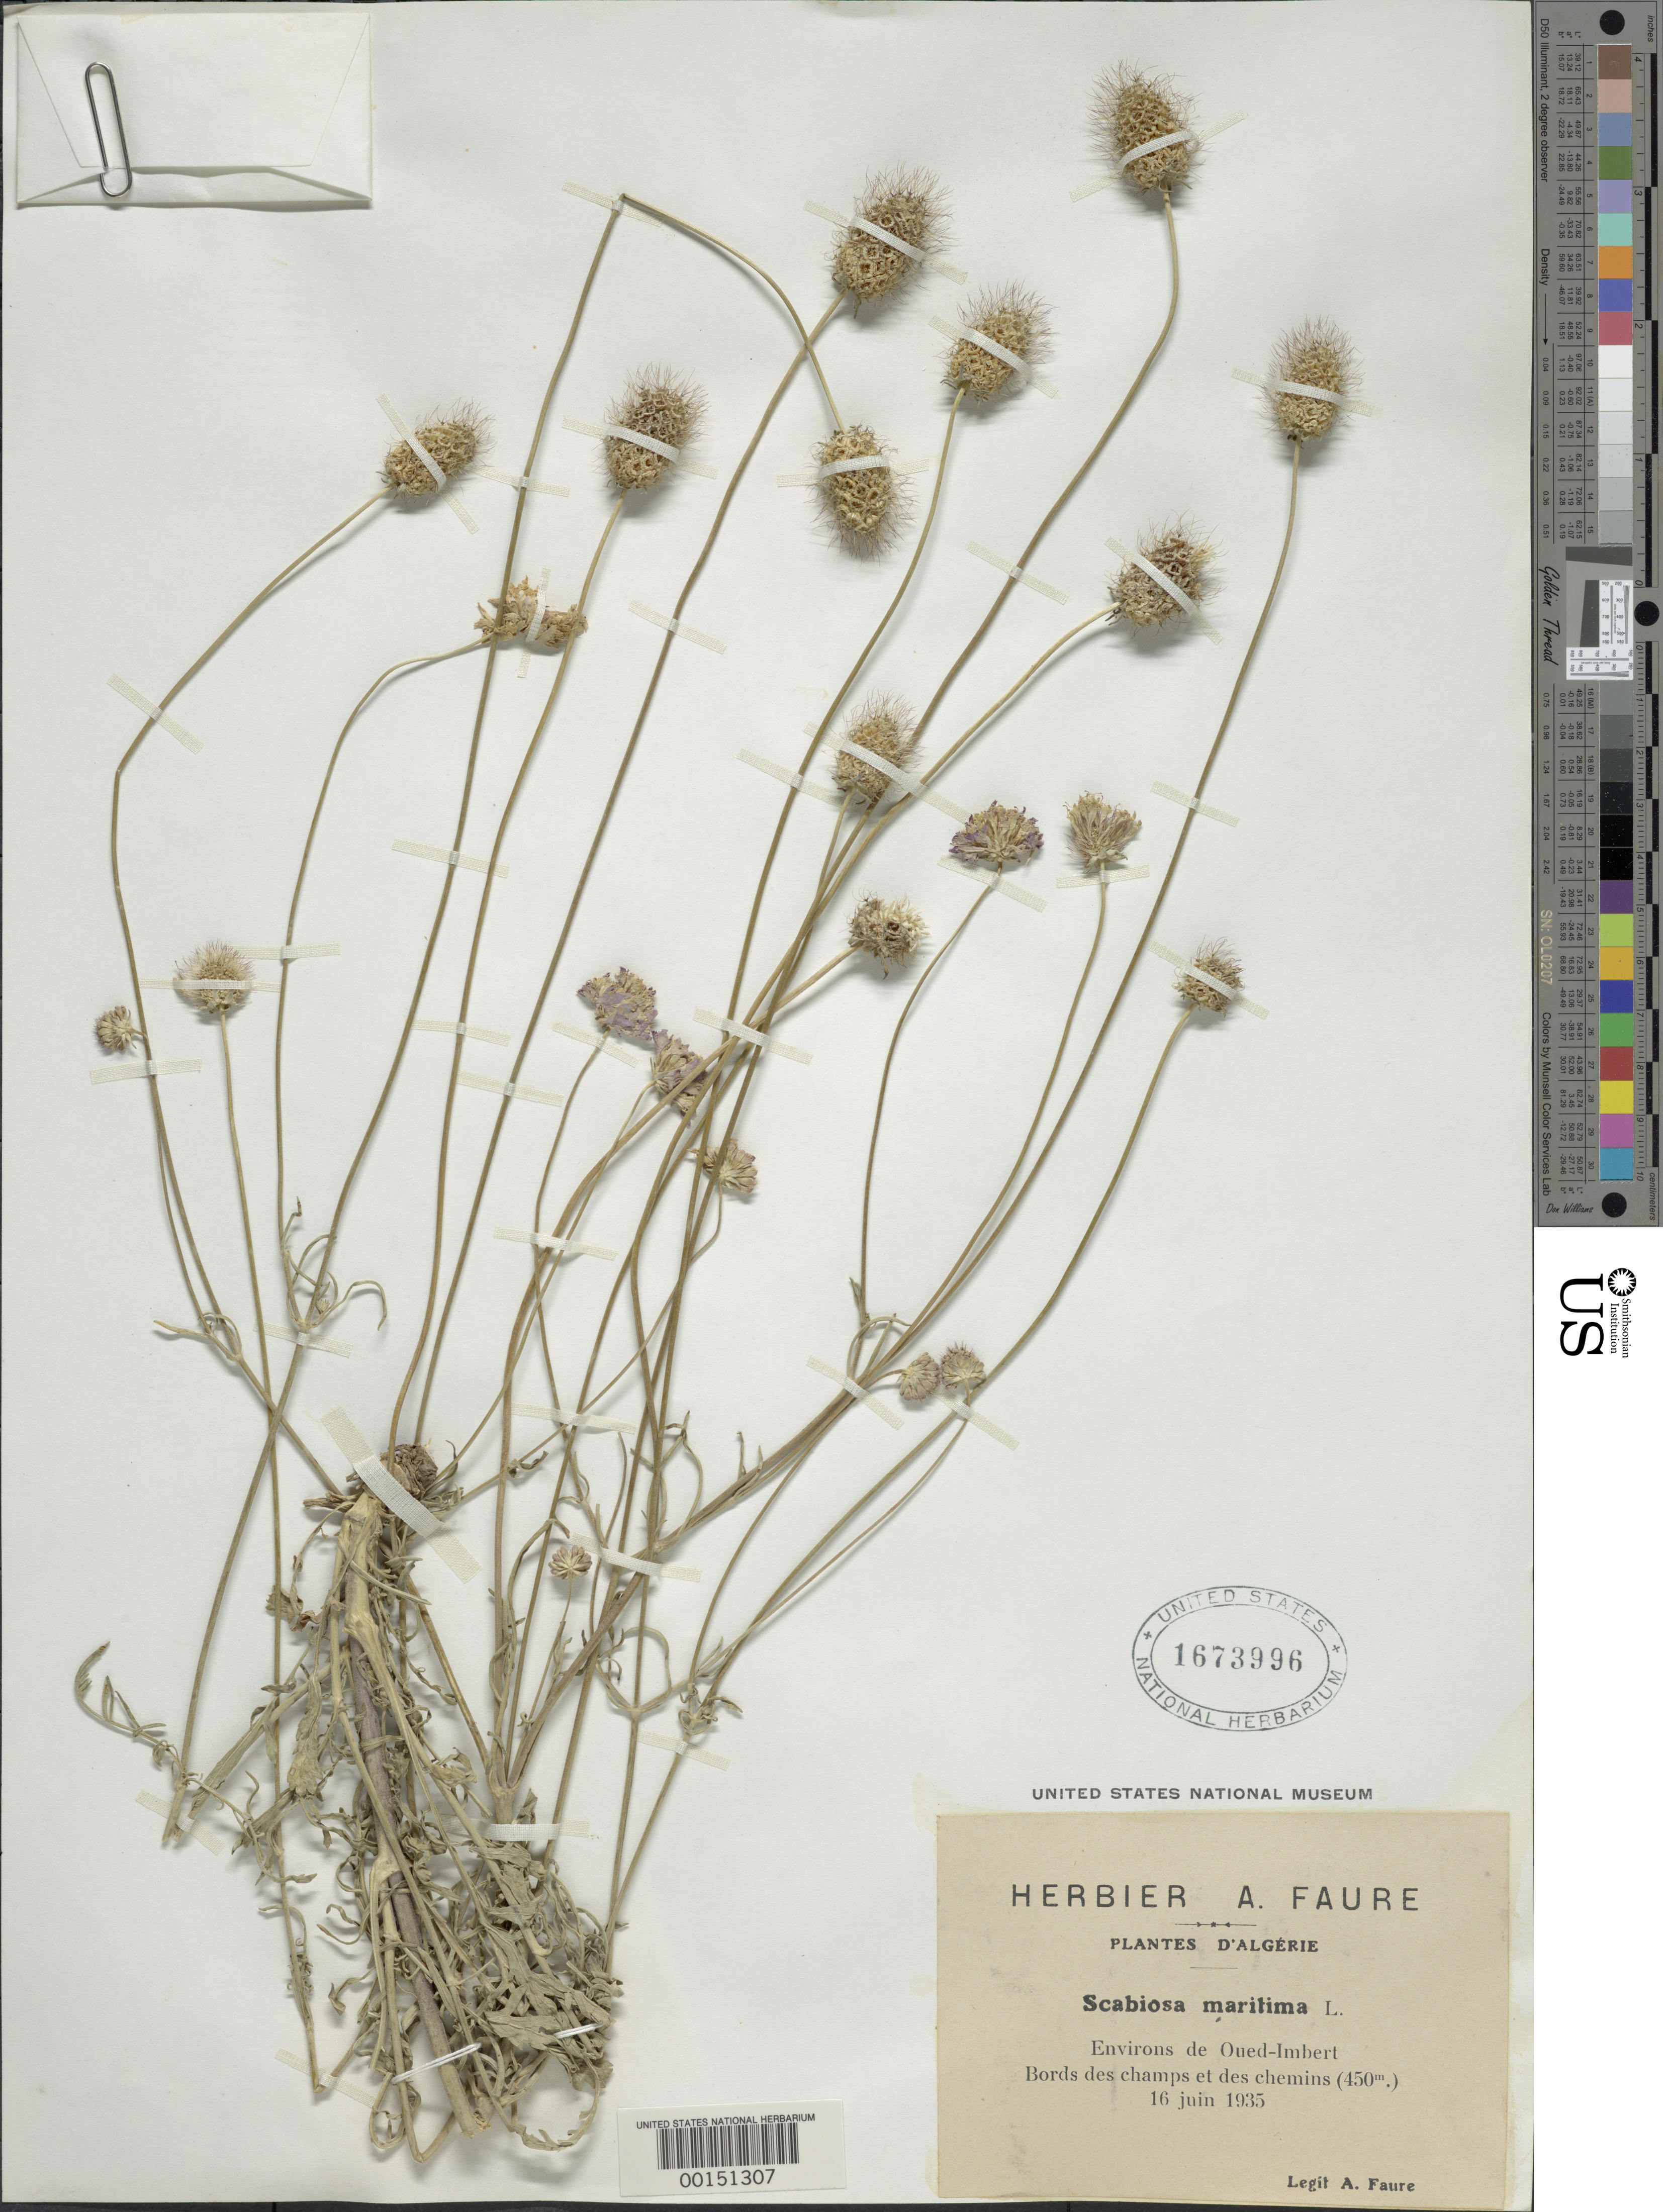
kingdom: Plantae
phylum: Tracheophyta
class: Magnoliopsida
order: Dipsacales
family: Caprifoliaceae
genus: Scabiosa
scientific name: Scabiosa maritima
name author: L.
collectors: A. Faure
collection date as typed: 16 Jun 1935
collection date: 1935-06-16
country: Algeria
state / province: Sidi Bel Abbes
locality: Oued-Imbert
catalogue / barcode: US 1673996